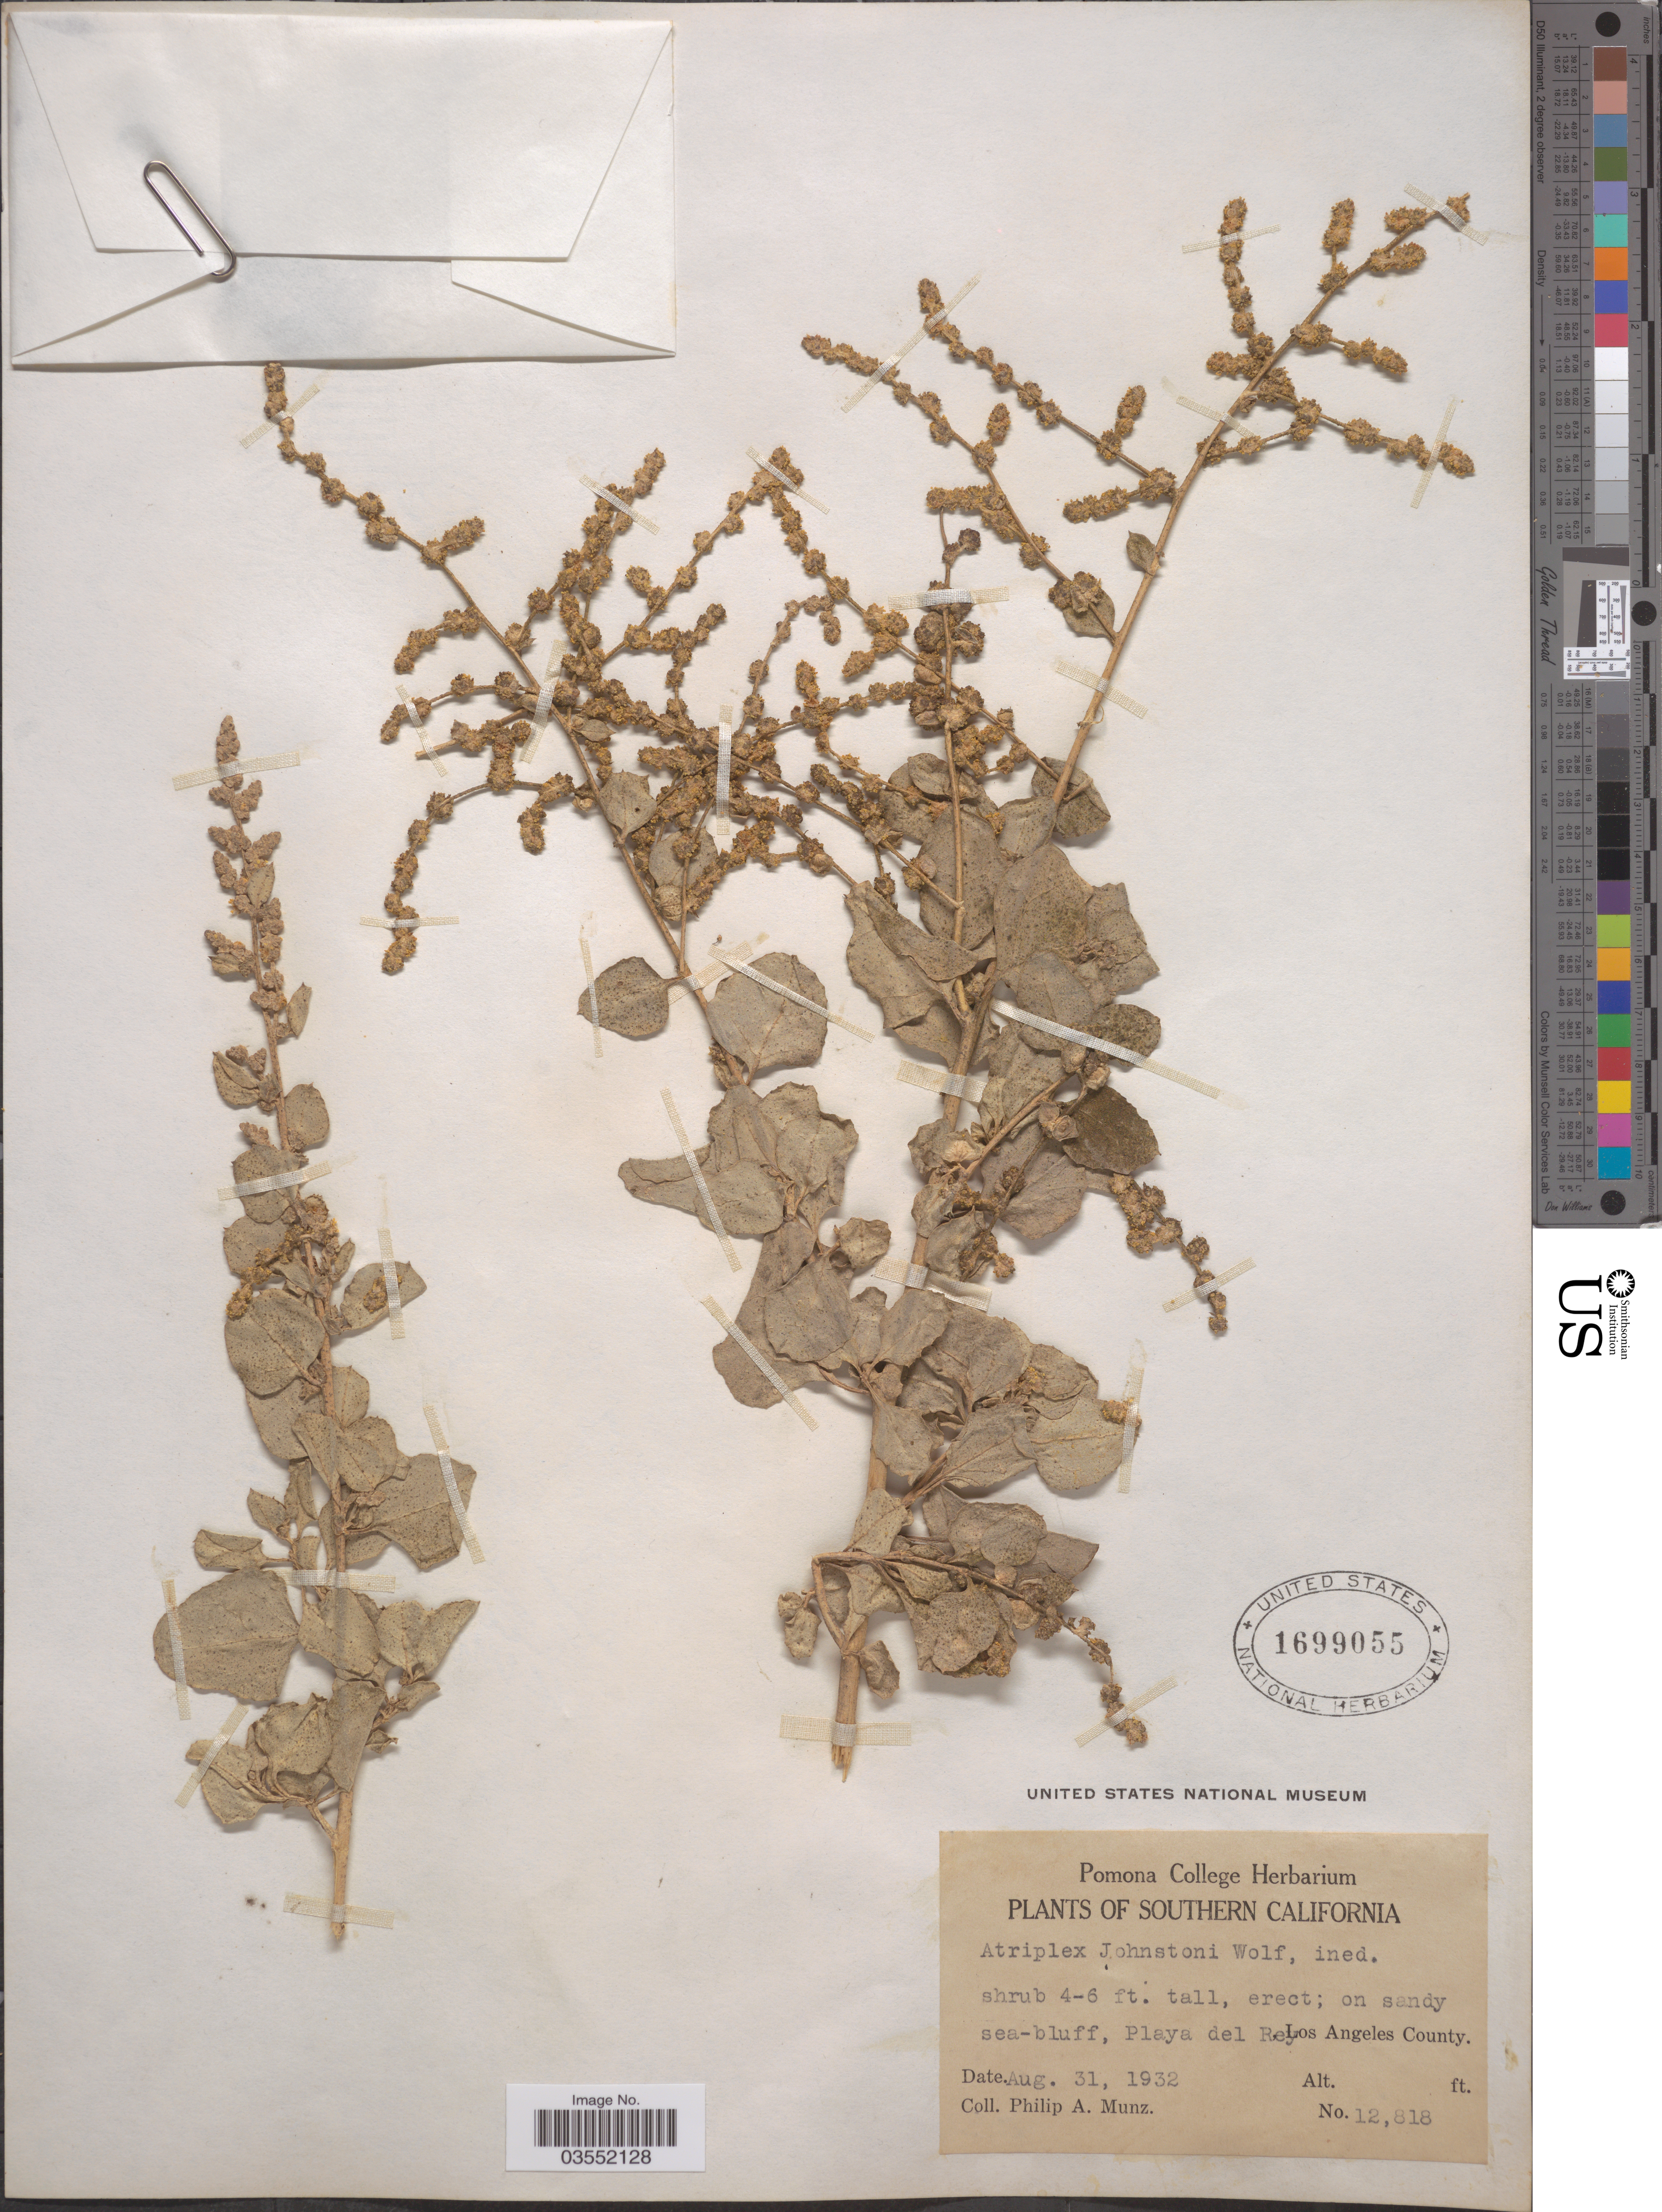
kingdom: Plantae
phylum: Tracheophyta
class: Magnoliopsida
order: Caryophyllales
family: Amaranthaceae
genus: Atriplex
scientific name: Atriplex johnstonii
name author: C.B. Wolf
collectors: P. A. Munz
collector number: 12818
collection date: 1932-08-31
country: United States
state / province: California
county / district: Los Angeles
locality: Southern California. Playa del Rey. Los Angeles County.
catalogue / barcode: US 1699055